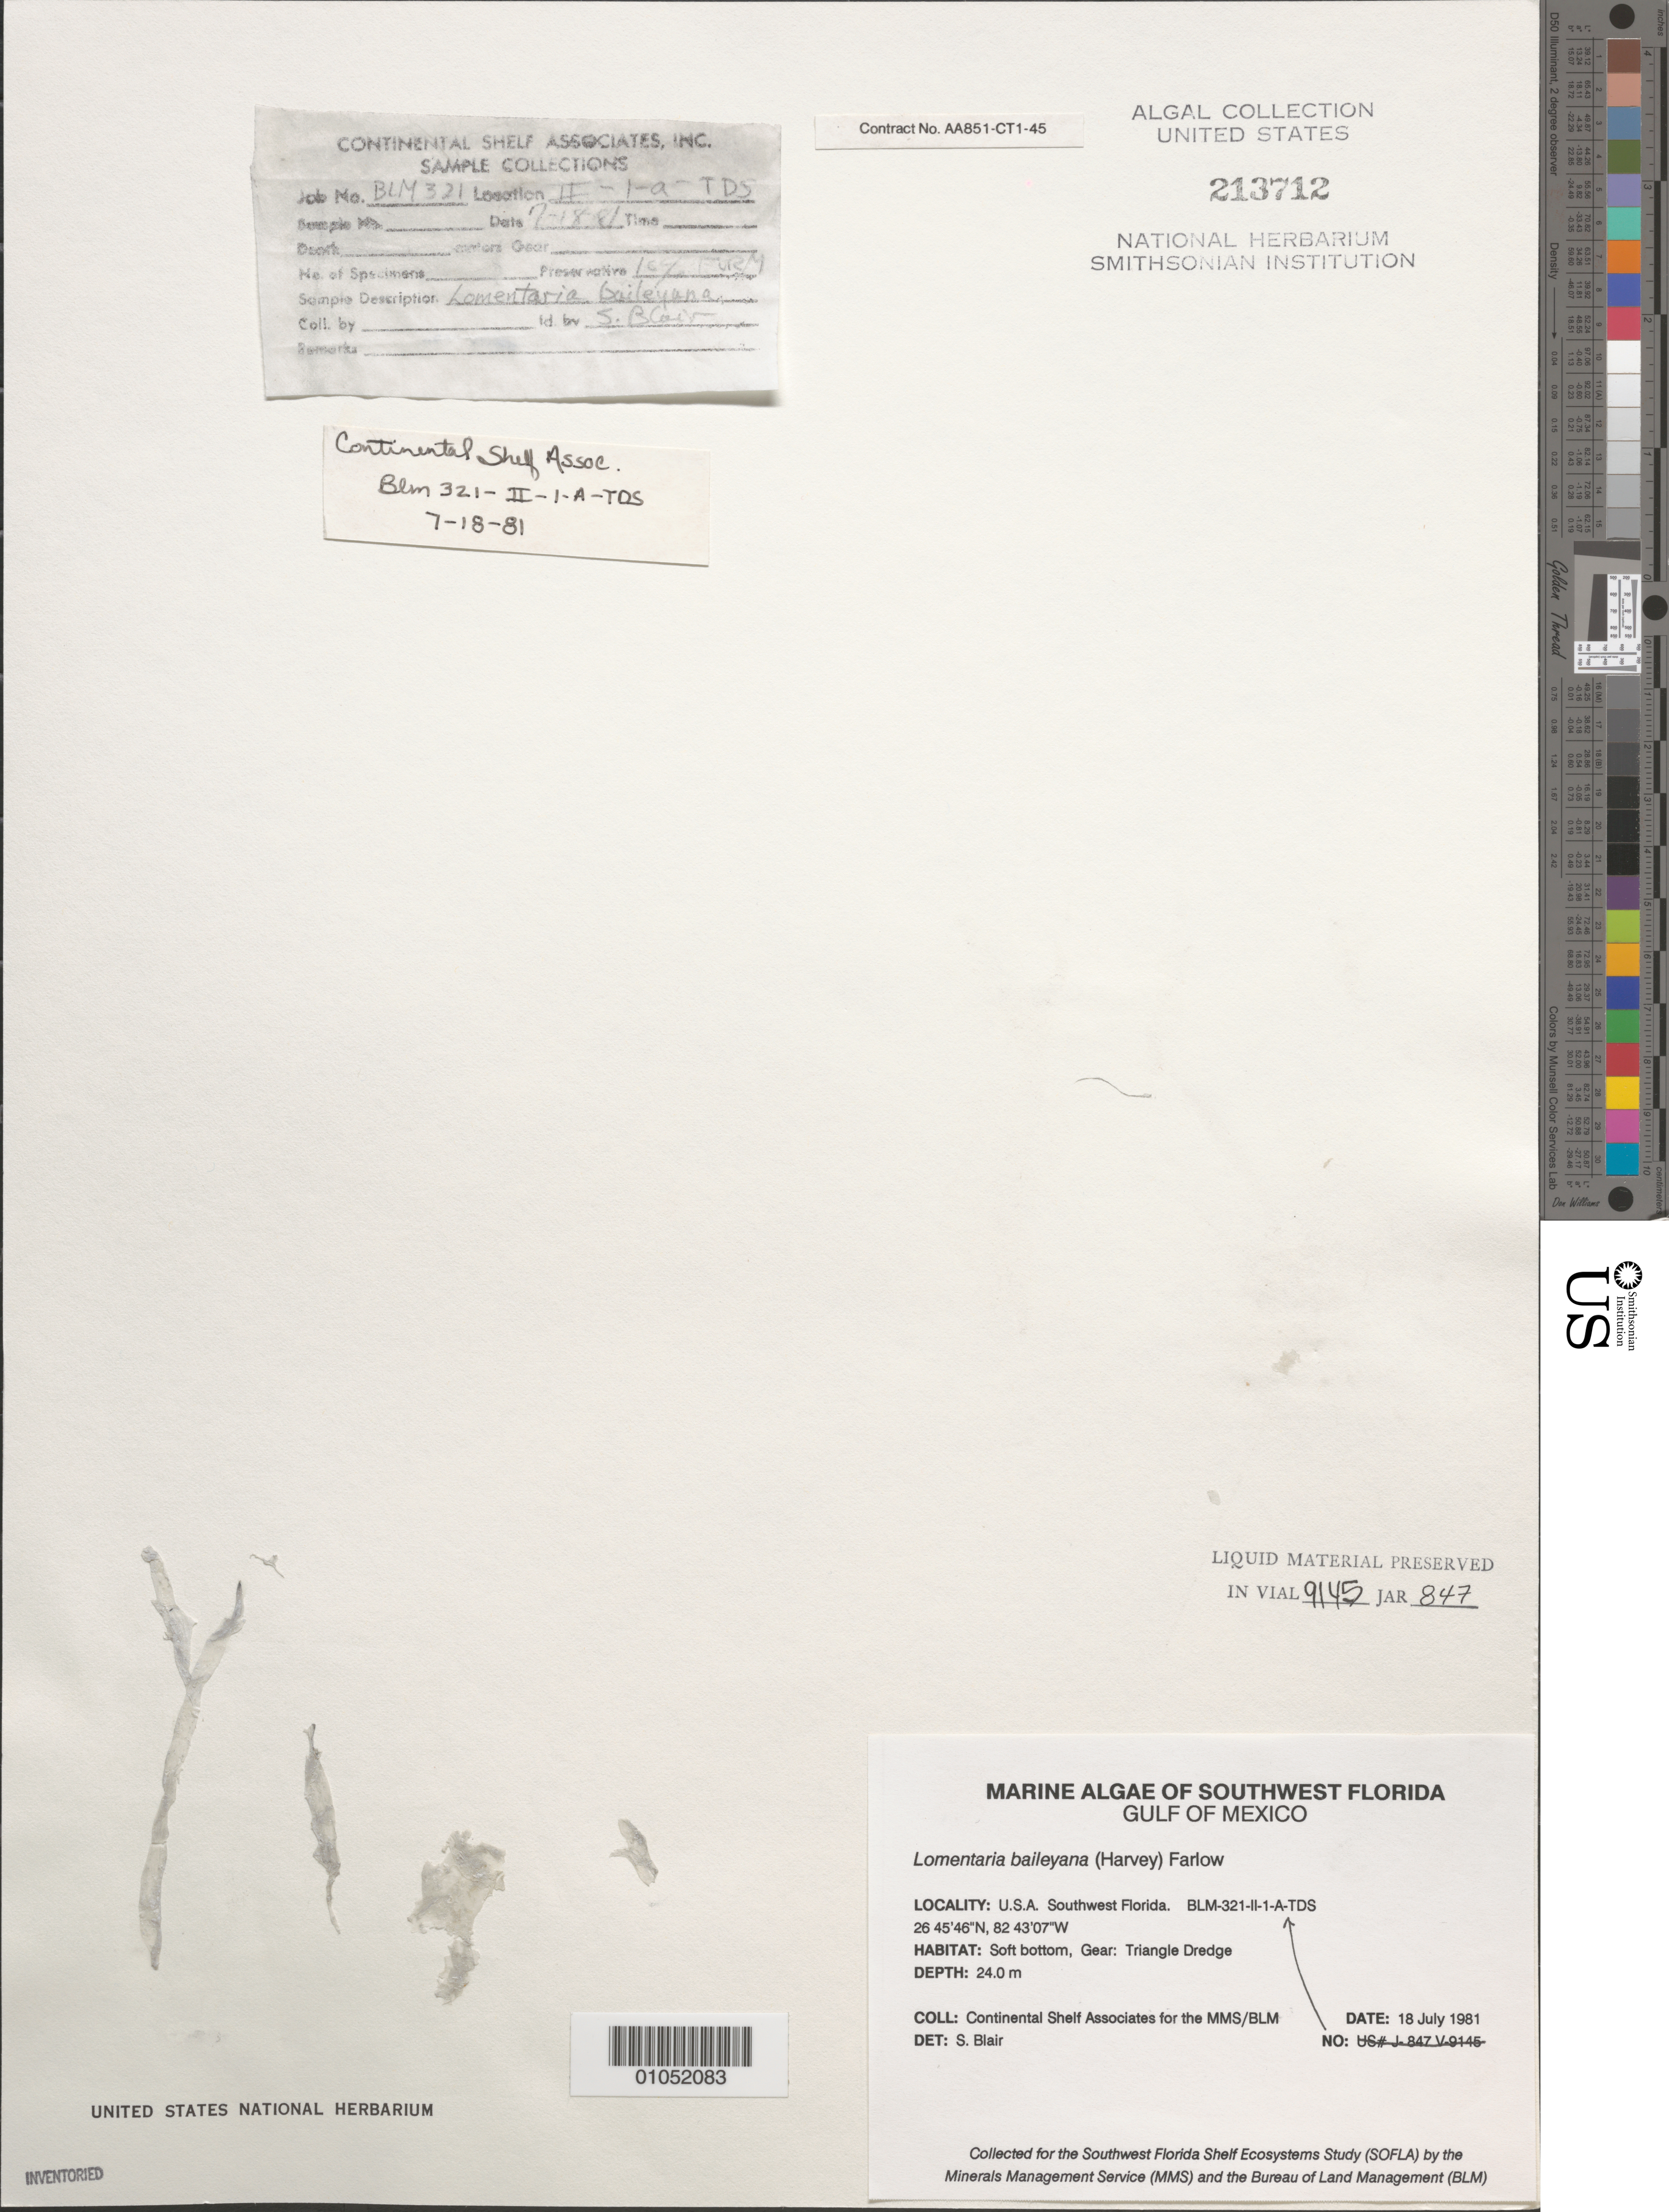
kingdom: Plantae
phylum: Rhodophyta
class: Florideophyceae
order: Rhodymeniales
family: Lomentariaceae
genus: Hooperia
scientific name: Hooperia divaricata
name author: (Durant) M.J. Wynne et al.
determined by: Algae name updating Project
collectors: Continental Shelf Associates for the MMS/BLM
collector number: BLM-321-II-1-A-TDS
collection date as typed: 18 Jul 1981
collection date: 1981-07-18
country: United States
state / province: Florida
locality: Gulf of Mexico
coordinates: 26 45'46"N, 82 43'07"W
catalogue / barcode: US 213712